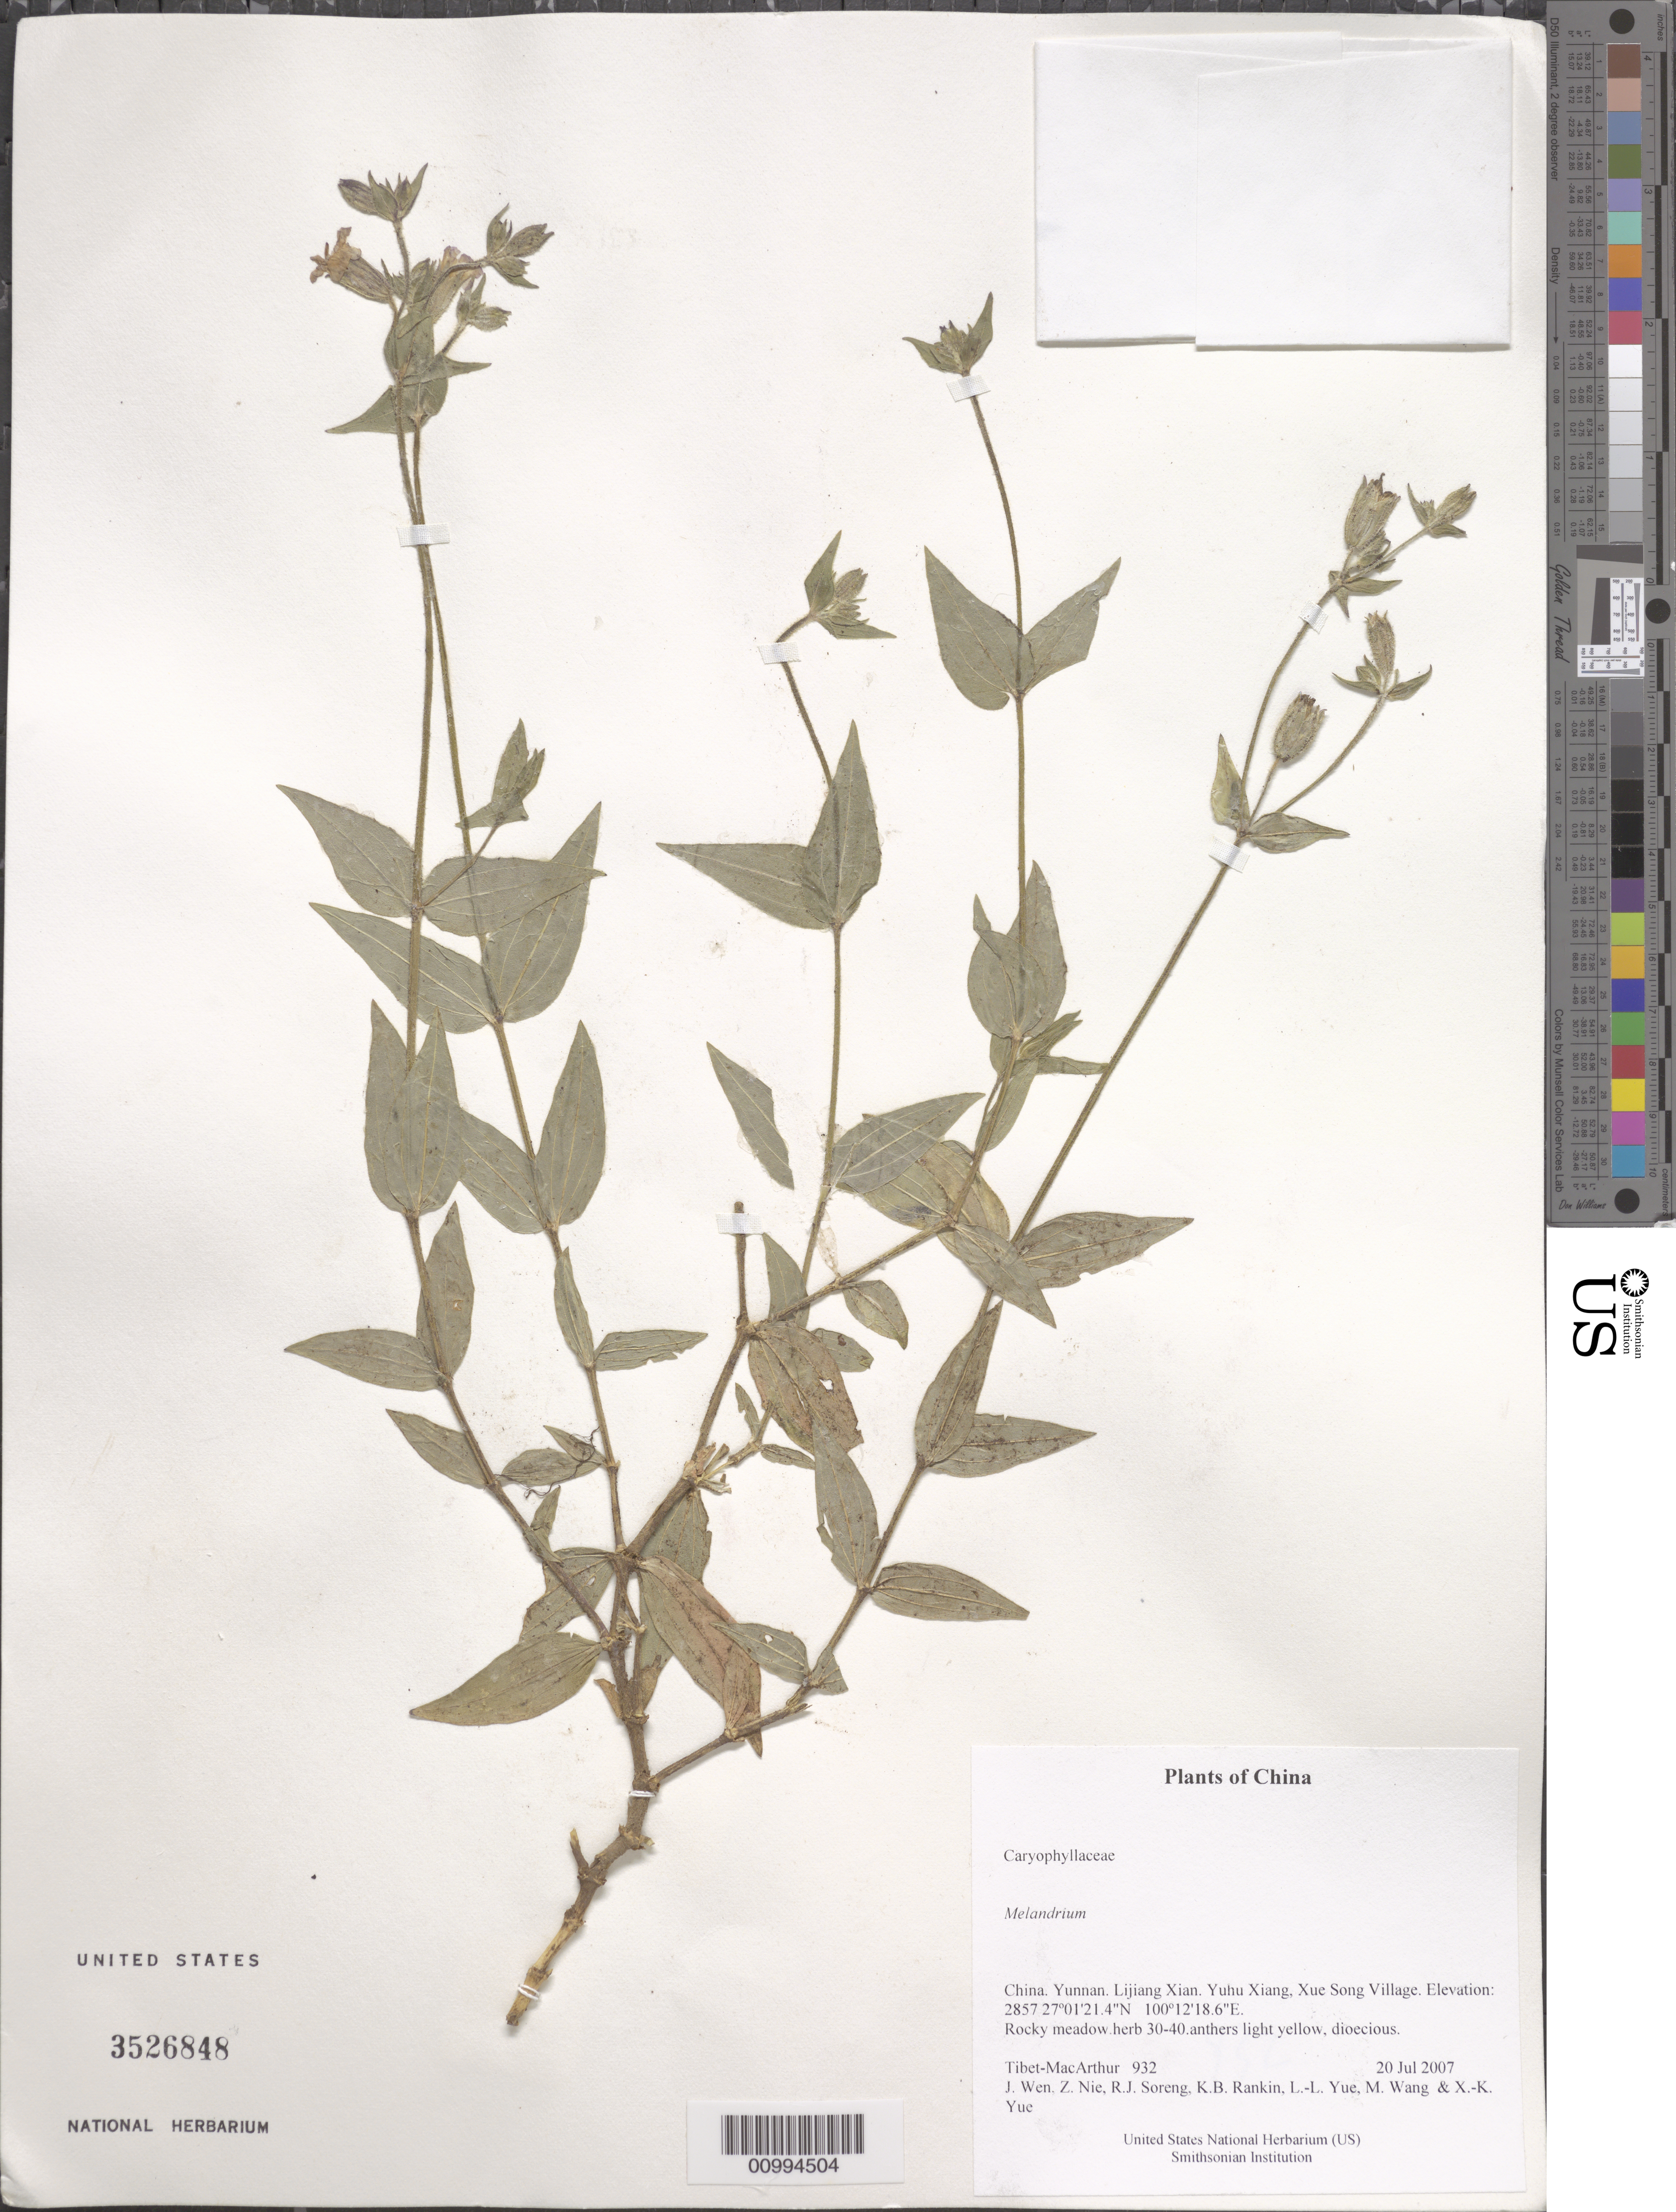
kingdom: Plantae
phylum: Tracheophyta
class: Magnoliopsida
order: Caryophyllales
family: Caryophyllaceae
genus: Silene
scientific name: Silene sp.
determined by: Strong, Mark T., (BOT), Smithsonian Institution - National Museum of Natural History (UNITED STATES)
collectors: Tibet-MacArthur, J. Wen, Z. Nie, R. J. Soreng, K. Rankin, L. Yue, M. Wang & X. Yue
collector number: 932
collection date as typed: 20 Jul 2007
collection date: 2007-07-20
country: China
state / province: Yunnan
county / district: Lijiang Xian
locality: Yuhu Xiang, Xue Song Village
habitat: Rocky meadow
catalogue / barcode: US 3526848